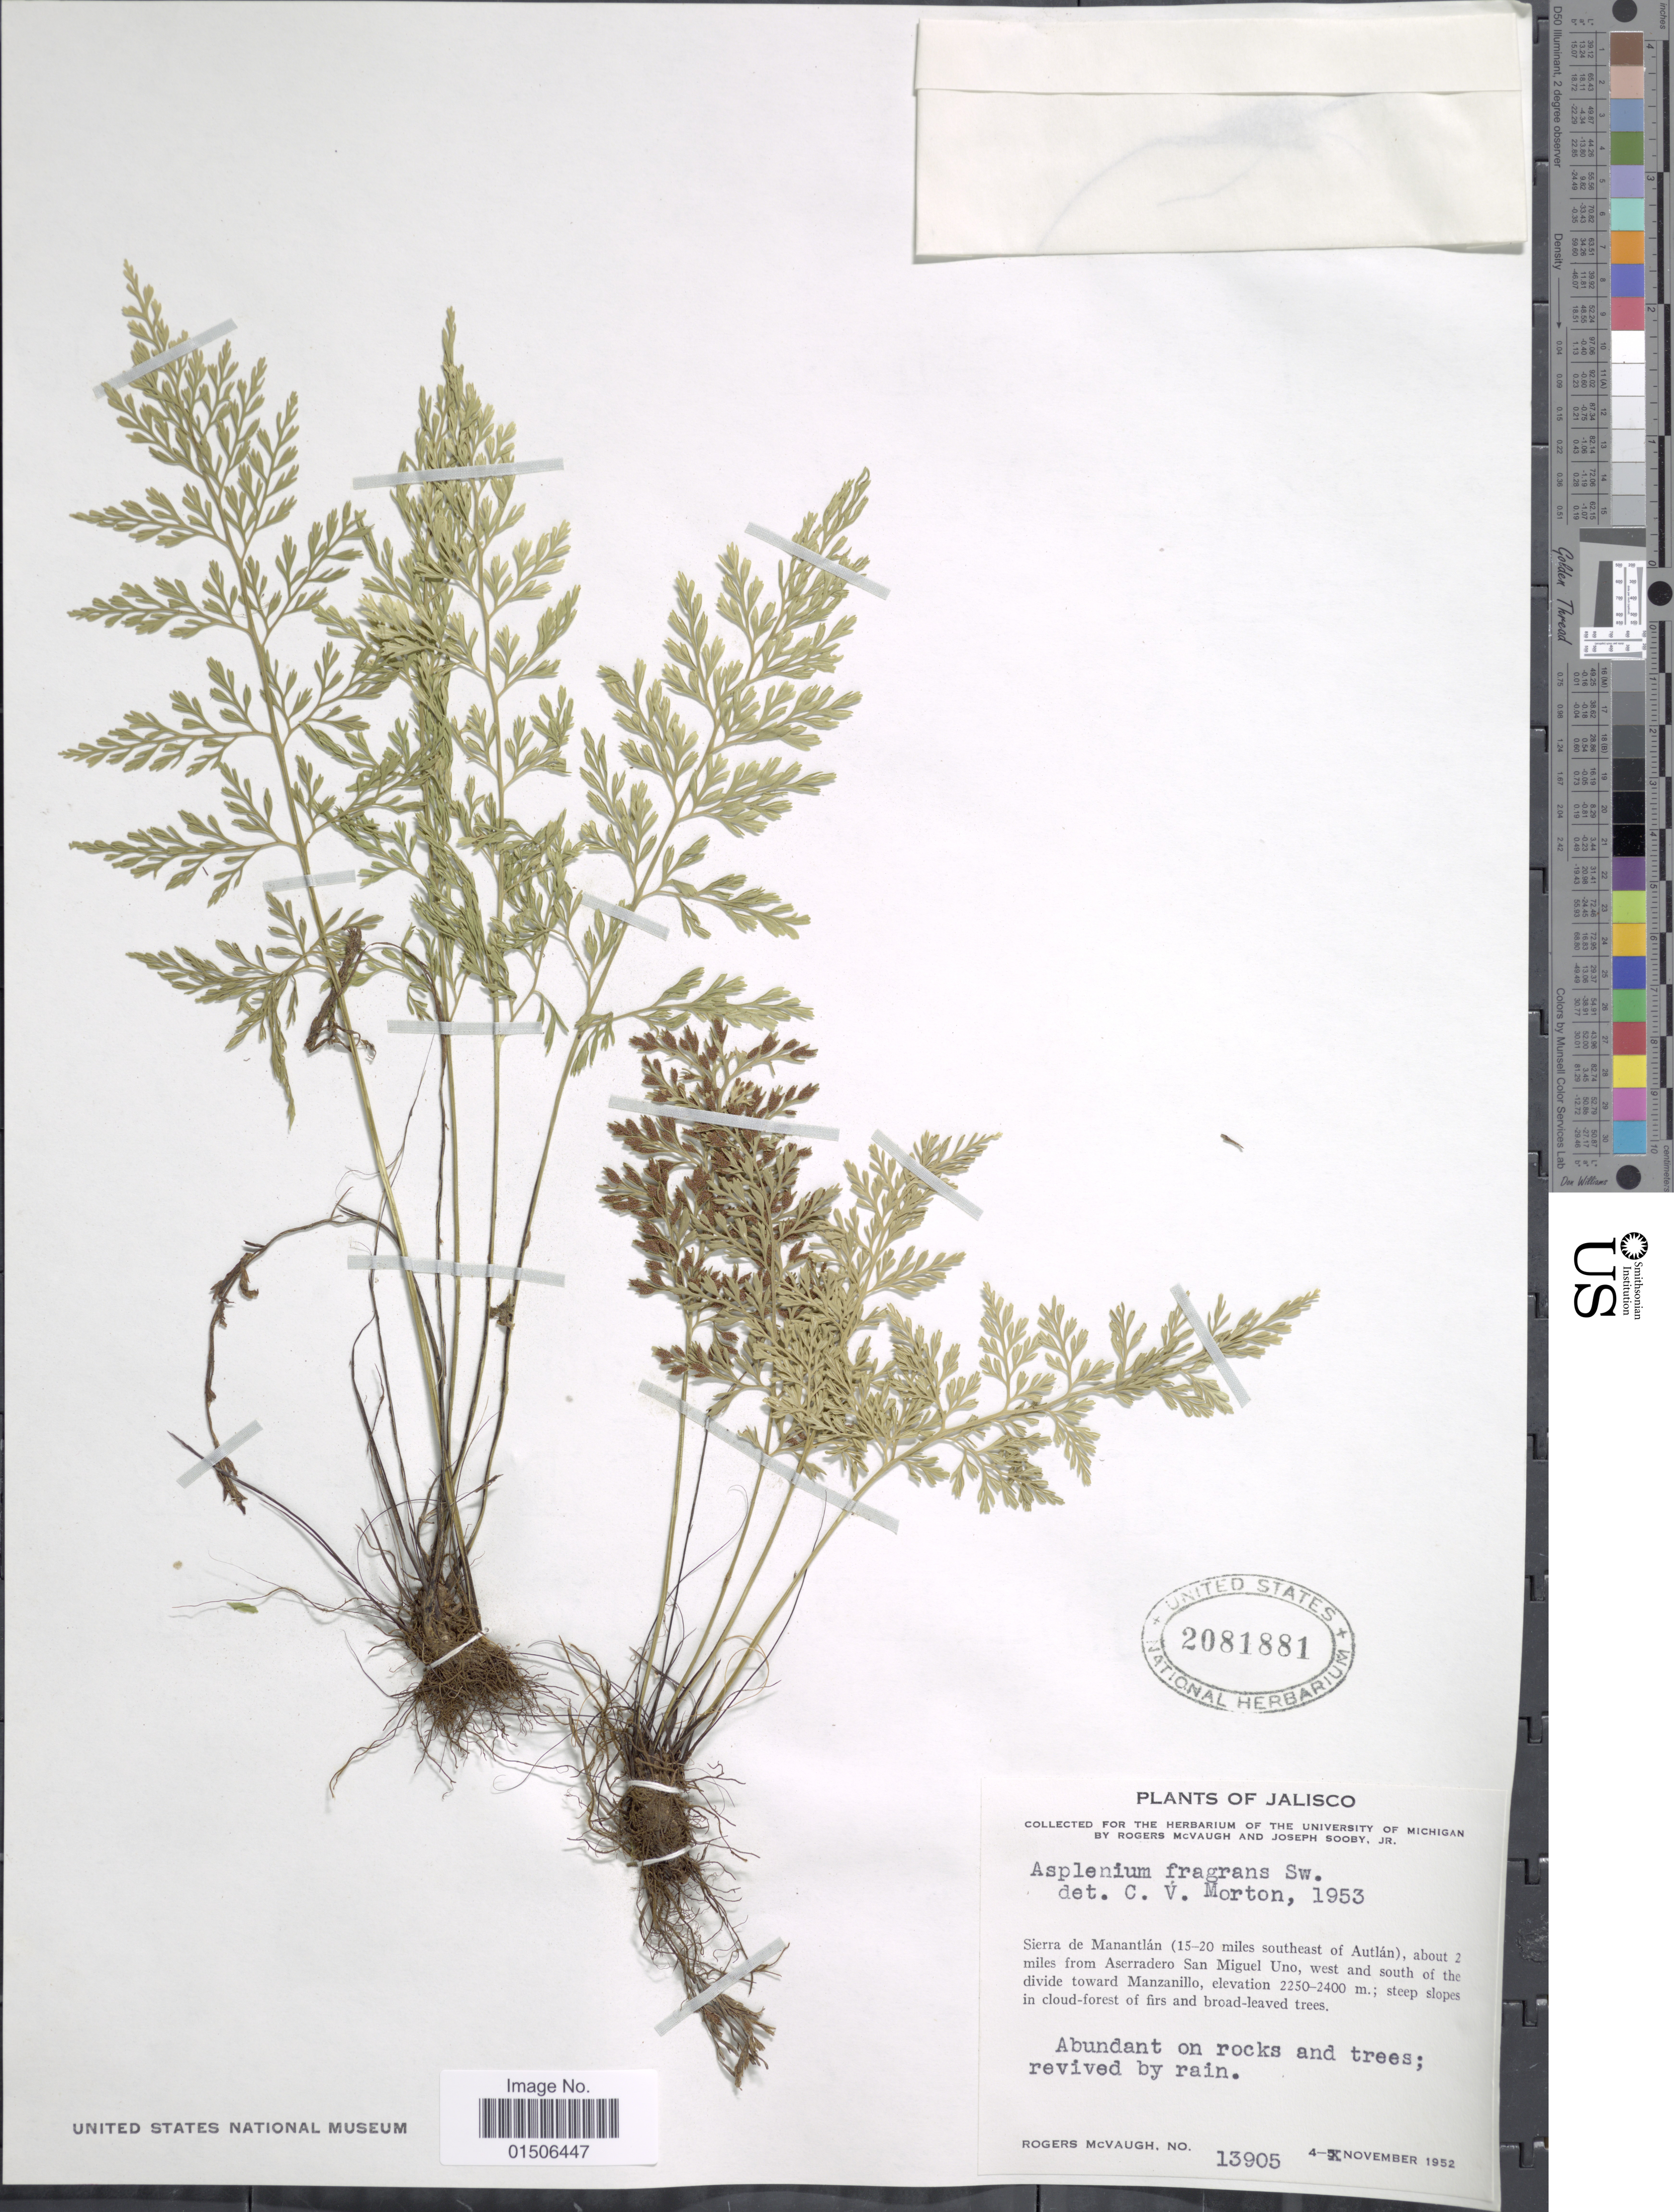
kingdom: Plantae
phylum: Tracheophyta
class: Polypodiopsida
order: Polypodiales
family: Aspleniaceae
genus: Asplenium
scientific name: Asplenium fragrans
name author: Sw.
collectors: R. McVaugh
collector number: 13905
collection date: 1952-11-04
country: Mexico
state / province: Jalisco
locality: Sierra de Manantlán (15-20 miles southeast of Autlán), about 2 miles from Aserradero San Miguel Uno, west and south of the divide toward Manzanillo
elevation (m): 2250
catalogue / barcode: US 2081881